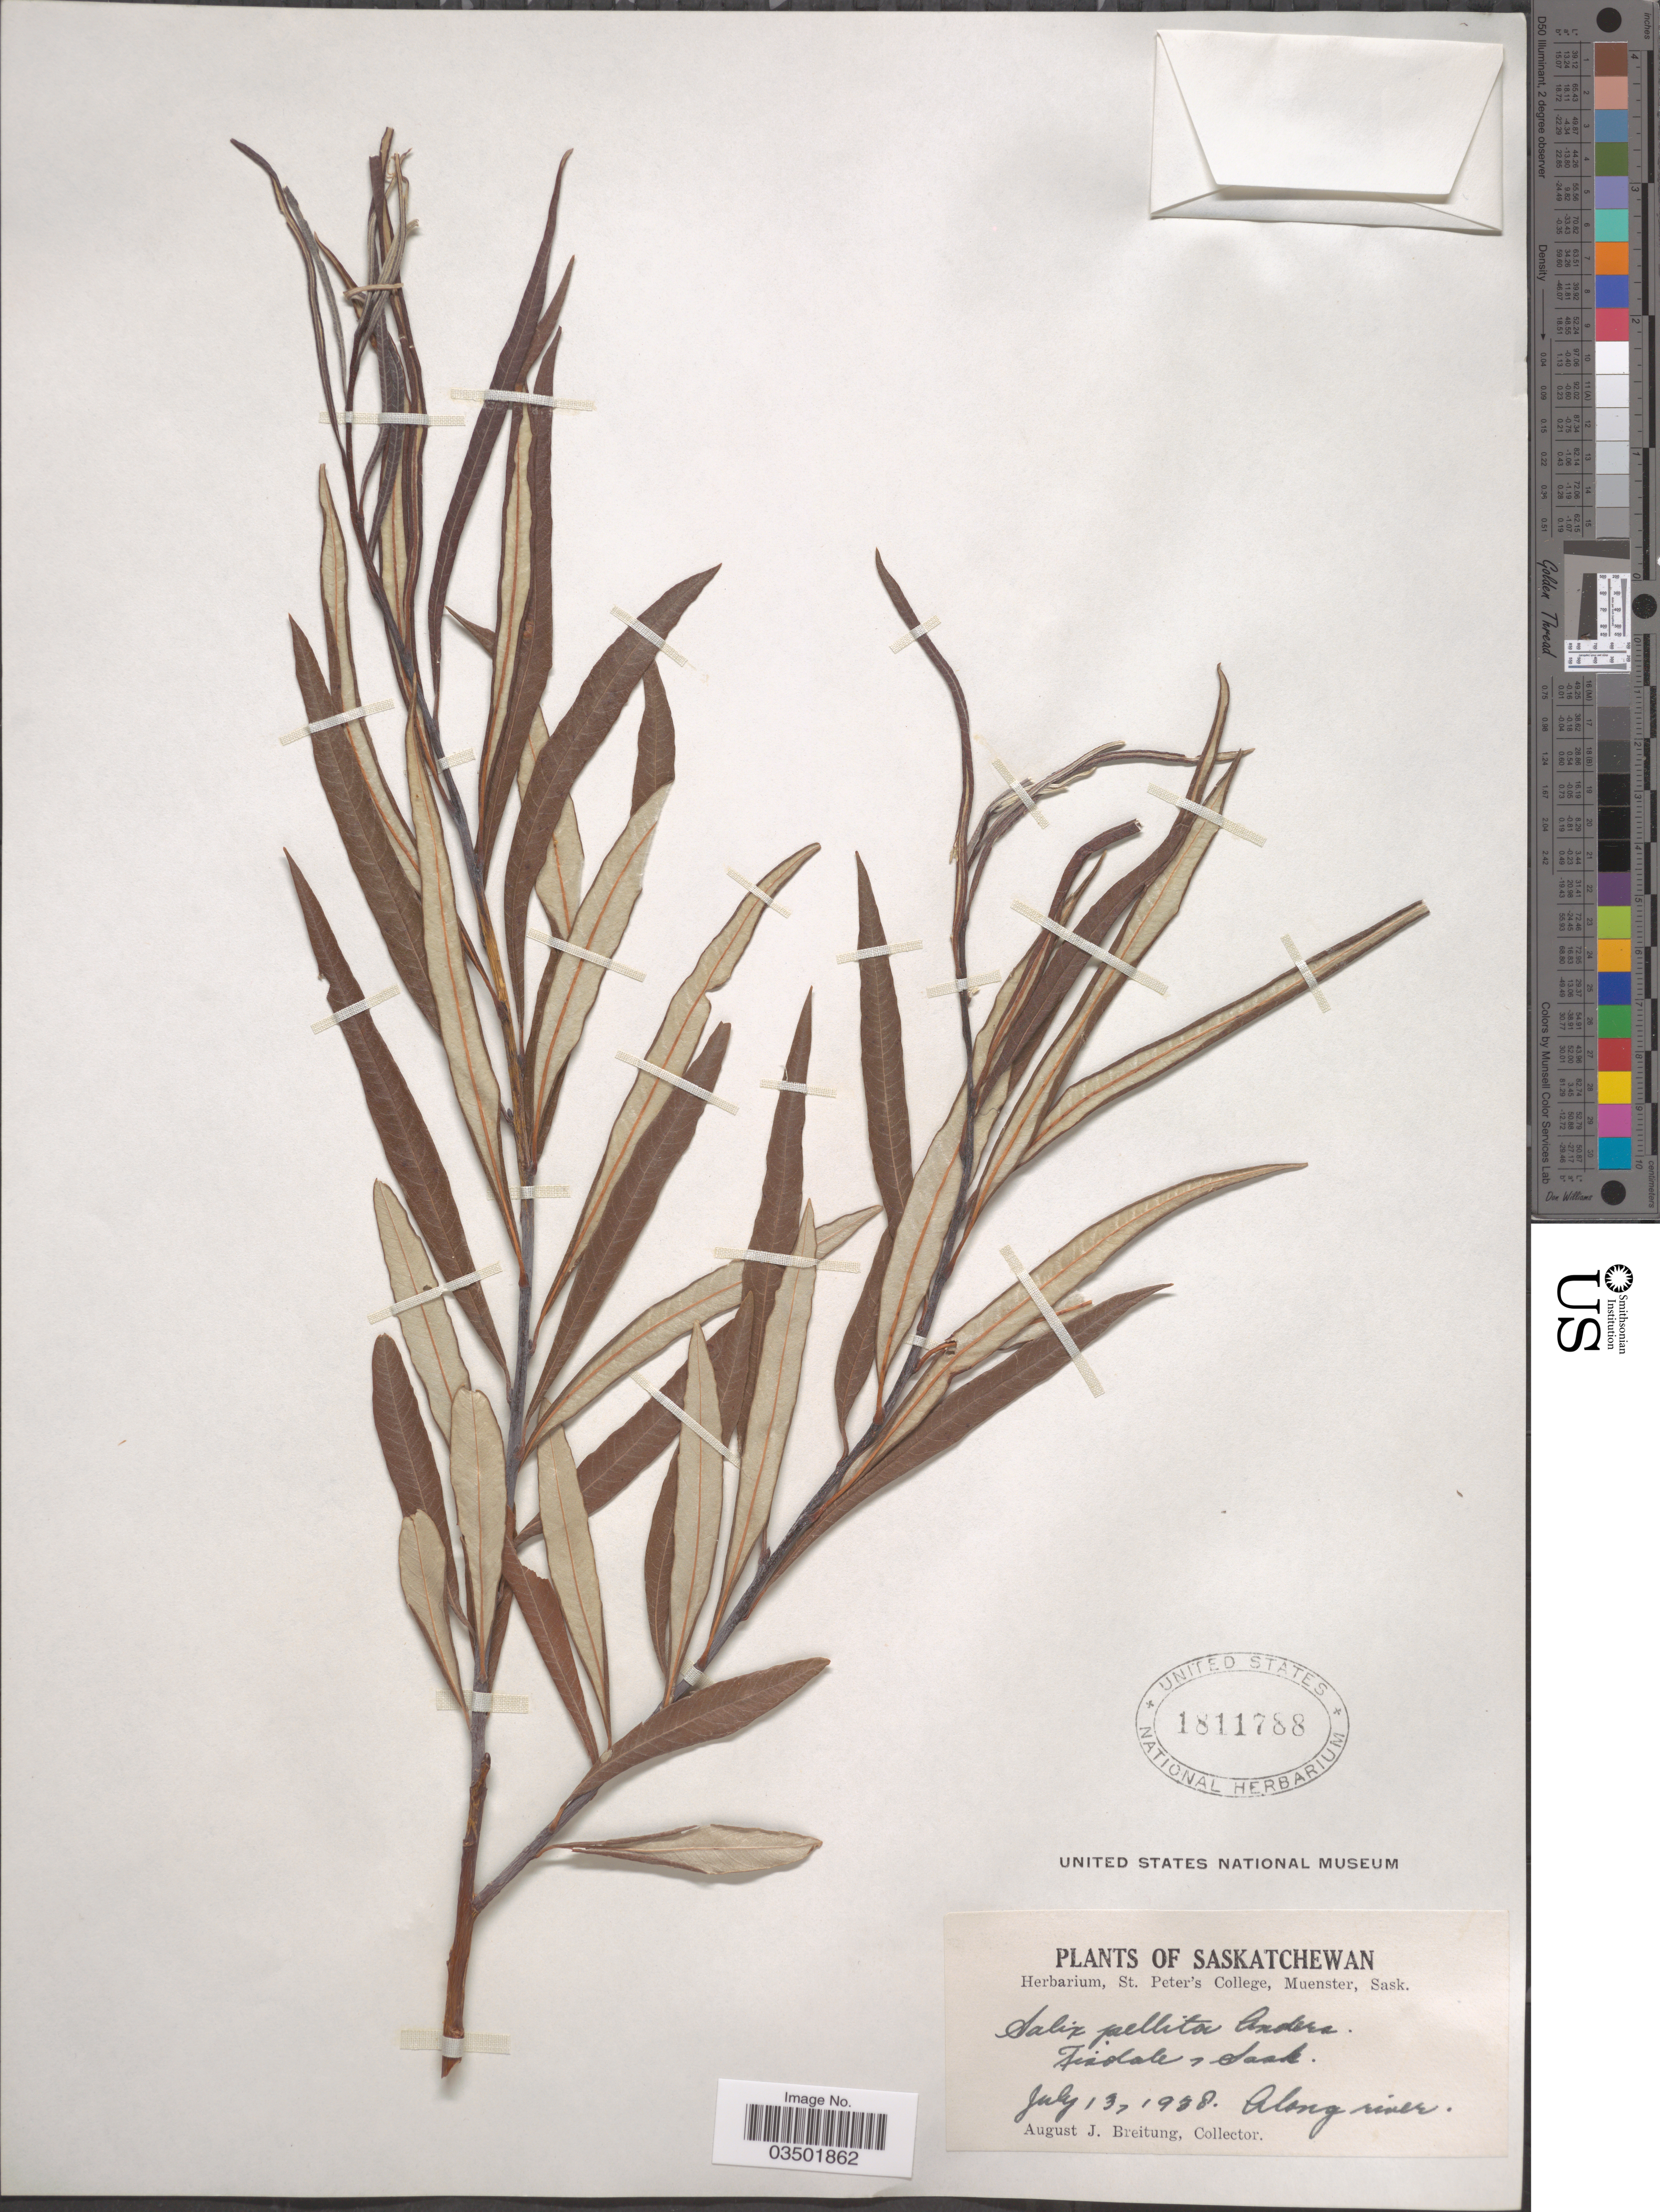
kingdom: Plantae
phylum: Tracheophyta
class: Magnoliopsida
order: Malpighiales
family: Salicaceae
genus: Salix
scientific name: Salix pellita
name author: (Andersson) Bebb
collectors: A. Breitung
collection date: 1938-07-13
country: Canada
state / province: Saskatchewan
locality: Tisdale, Sask. Along river.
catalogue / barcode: US 1811788